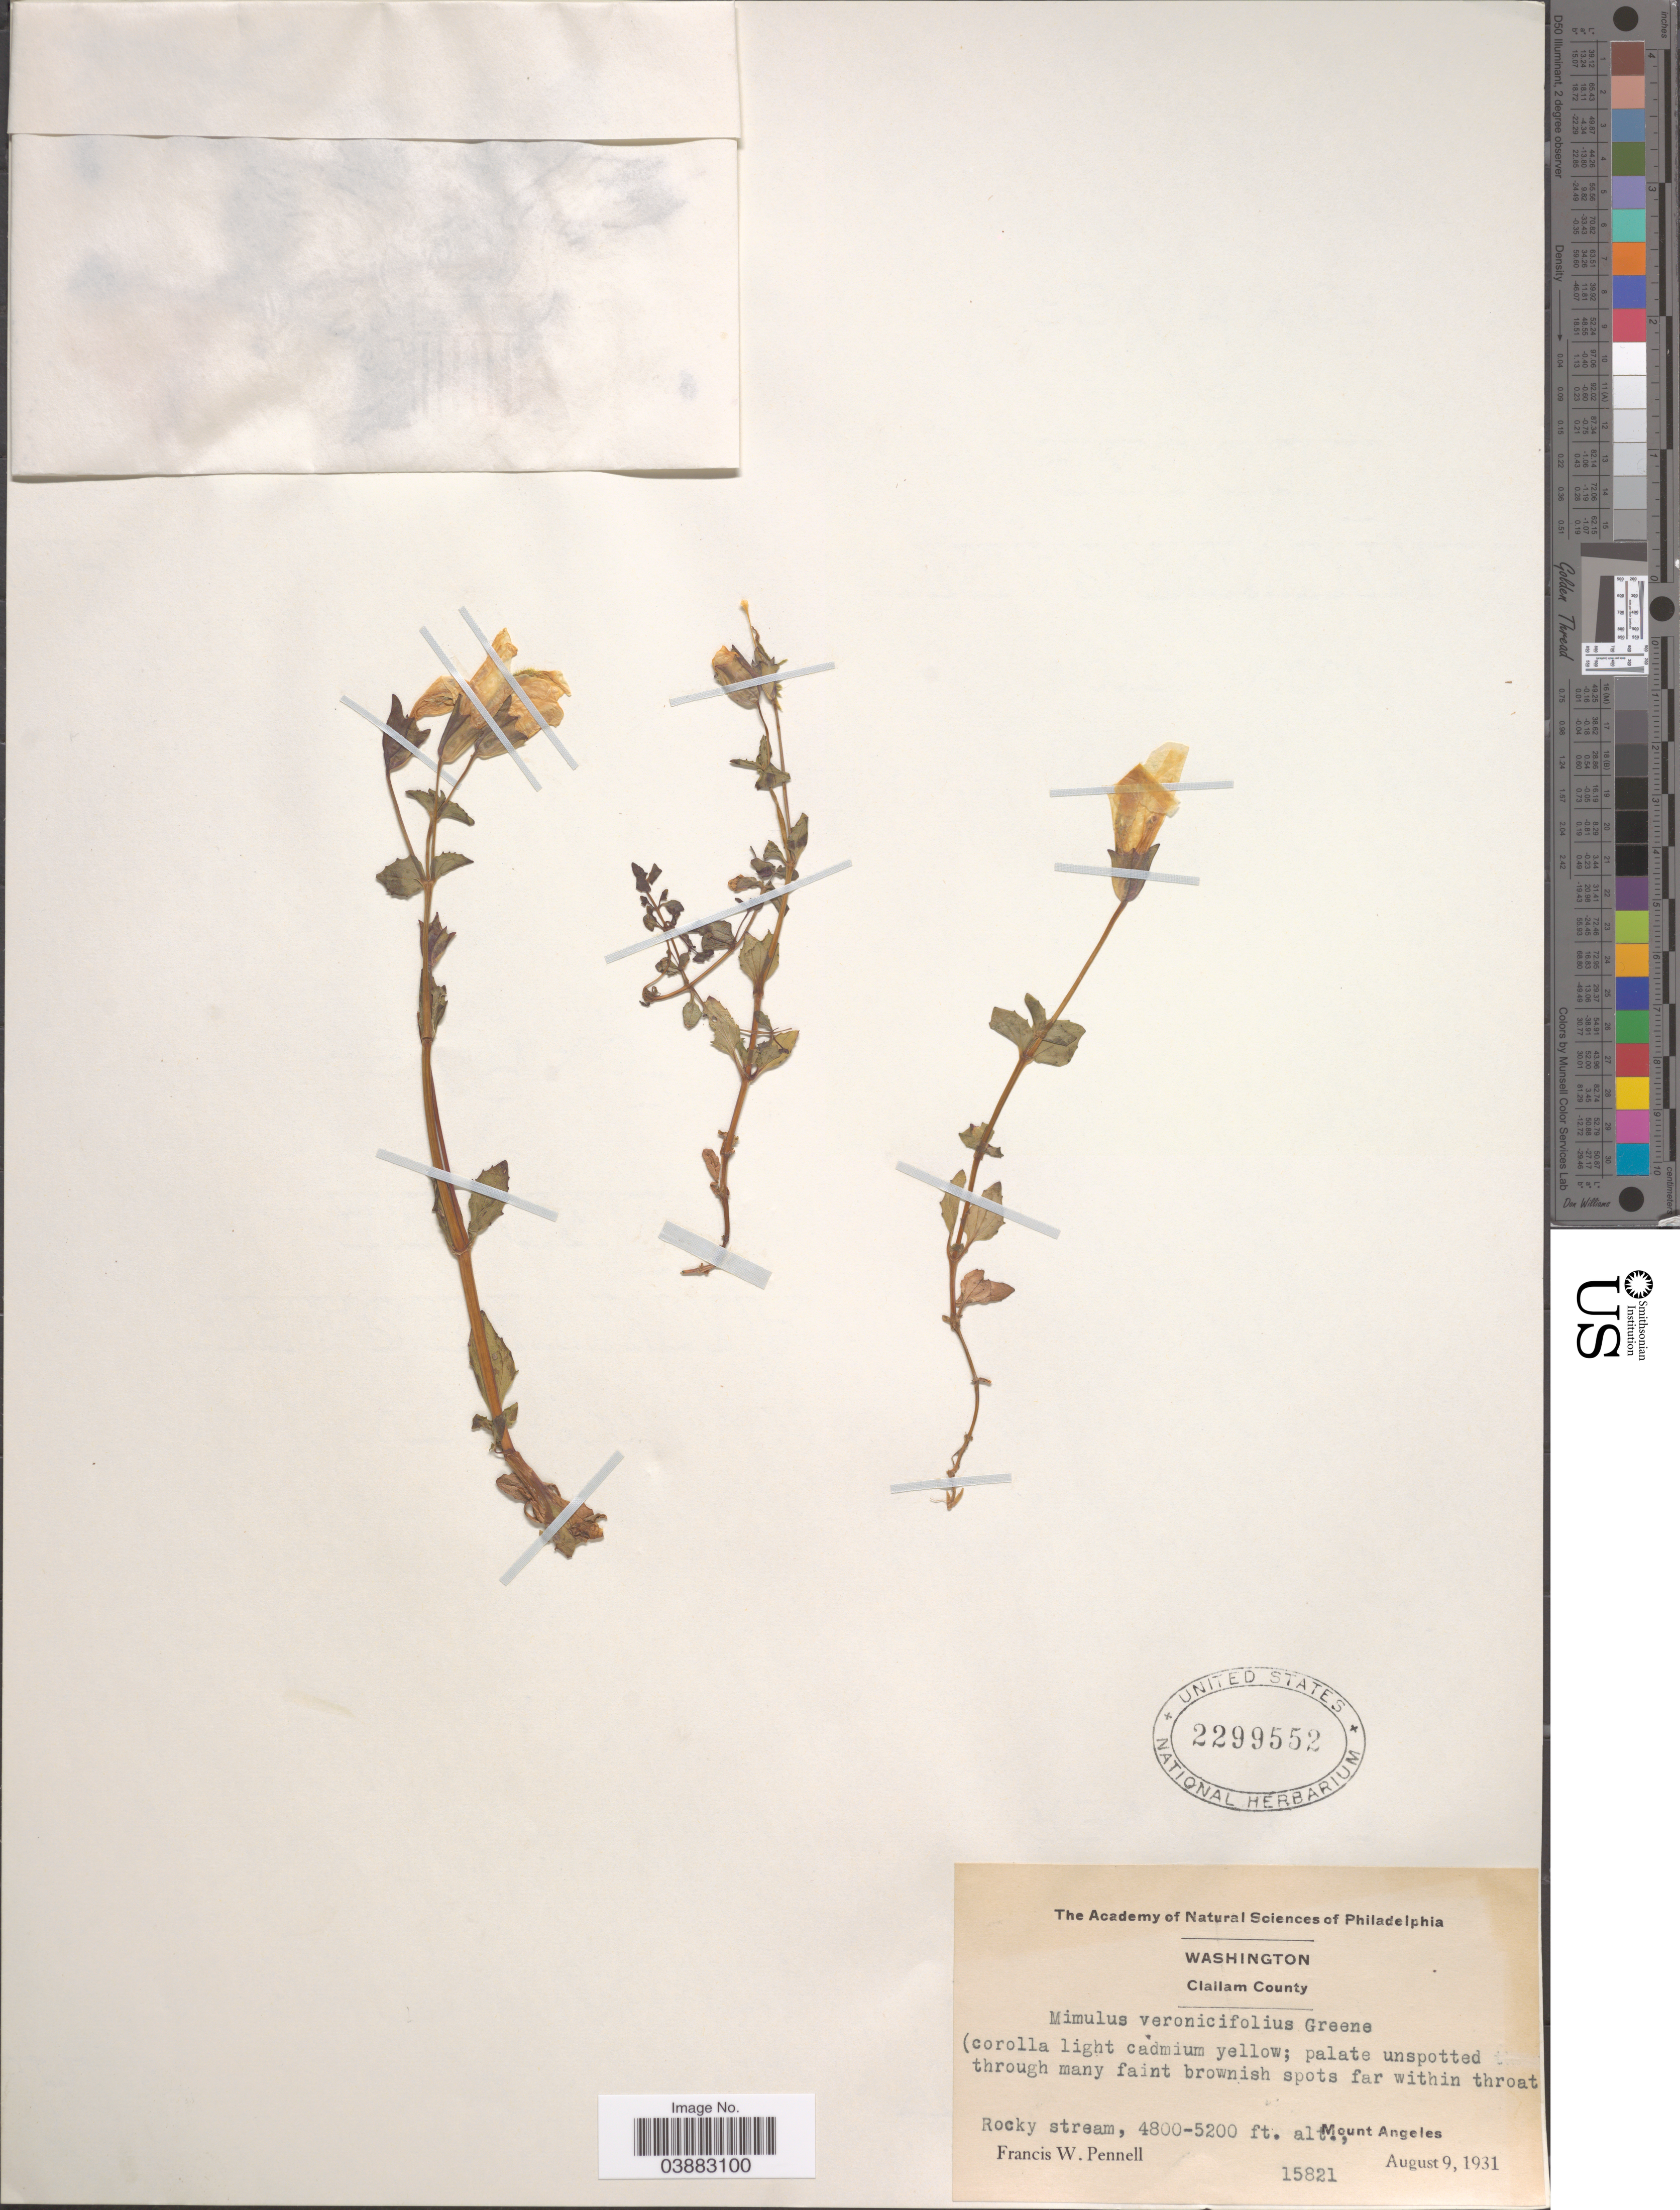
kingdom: Plantae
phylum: Tracheophyta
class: Magnoliopsida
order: Lamiales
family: Phrymaceae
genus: Mimulus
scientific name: Mimulus veronicifolius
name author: Greene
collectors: F. W. Pennell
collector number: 15821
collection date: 1931-08-09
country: United States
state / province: Washington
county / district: Clallam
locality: Clallam County. Rocky stream, Mount Angeles.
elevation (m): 1463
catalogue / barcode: US 2299552